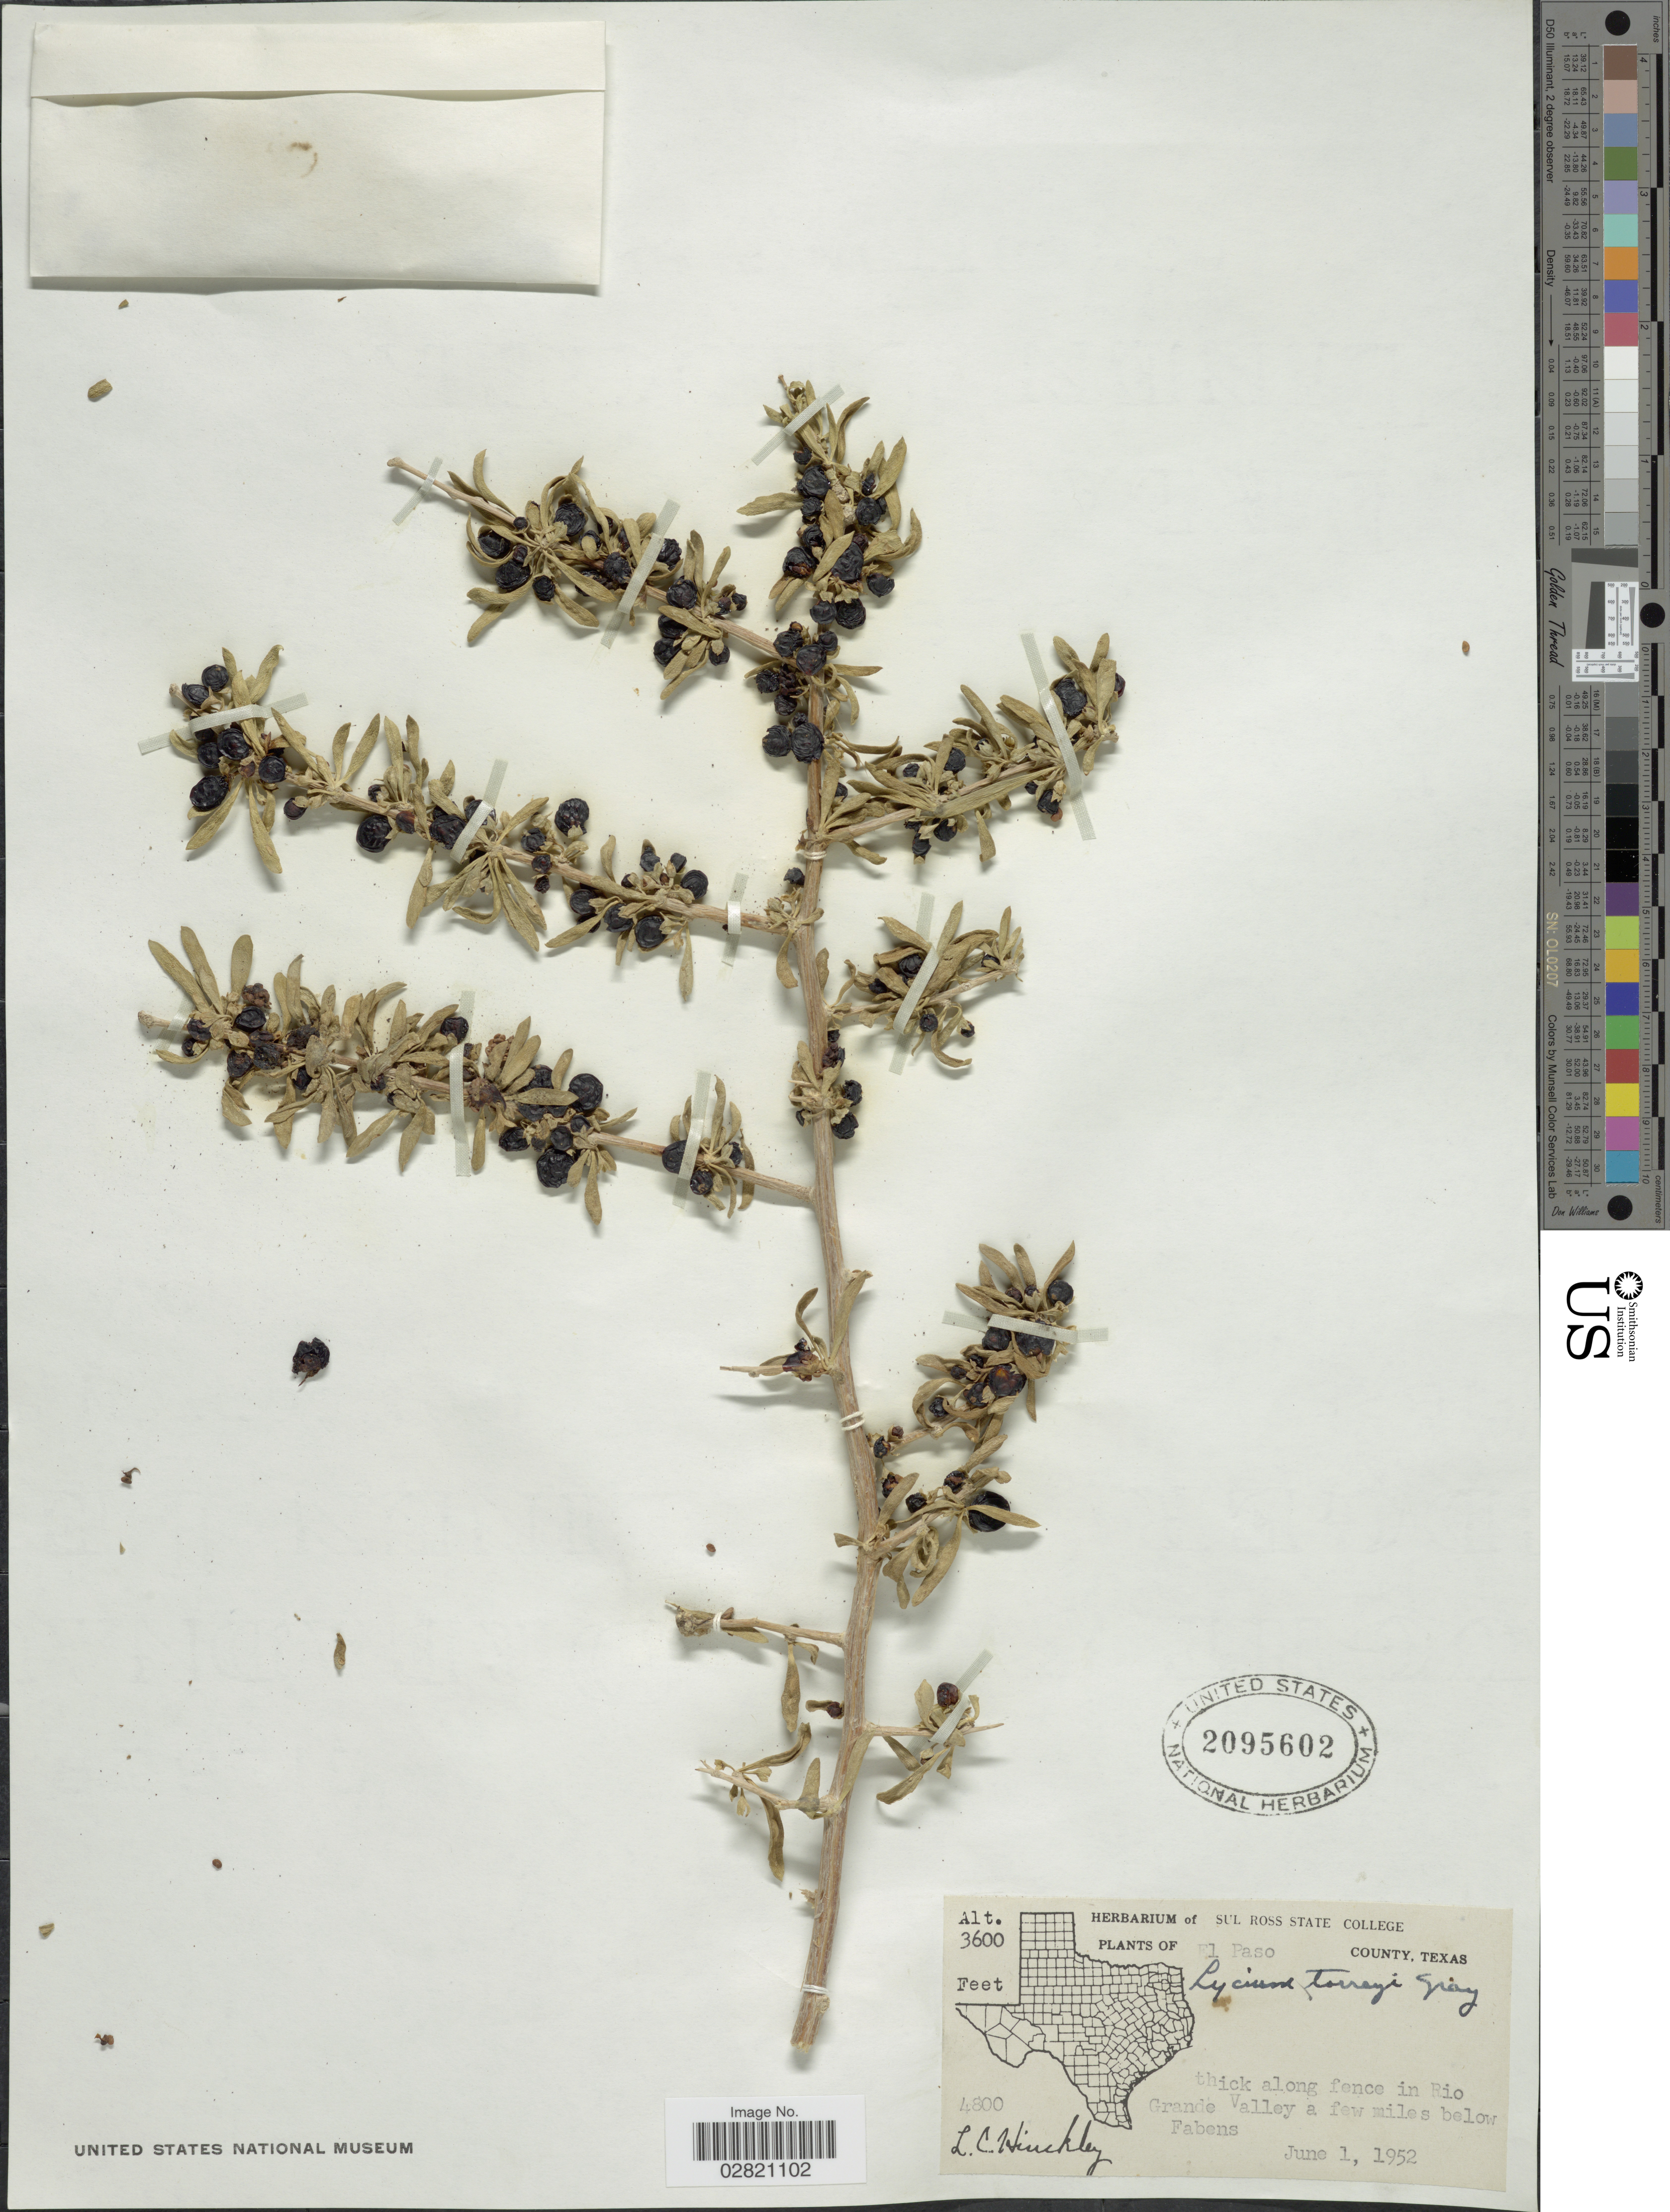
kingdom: Plantae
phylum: Tracheophyta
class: Magnoliopsida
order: Solanales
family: Solanaceae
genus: Lycium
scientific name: Lycium torreyi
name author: A. Gray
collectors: L. Hinckley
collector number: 4800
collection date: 1952-06-01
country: United States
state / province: Texas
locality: El Paso County. Thick along fence in Rio Grande Valley a few miles below Fabens.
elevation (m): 1097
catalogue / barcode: US 2095602